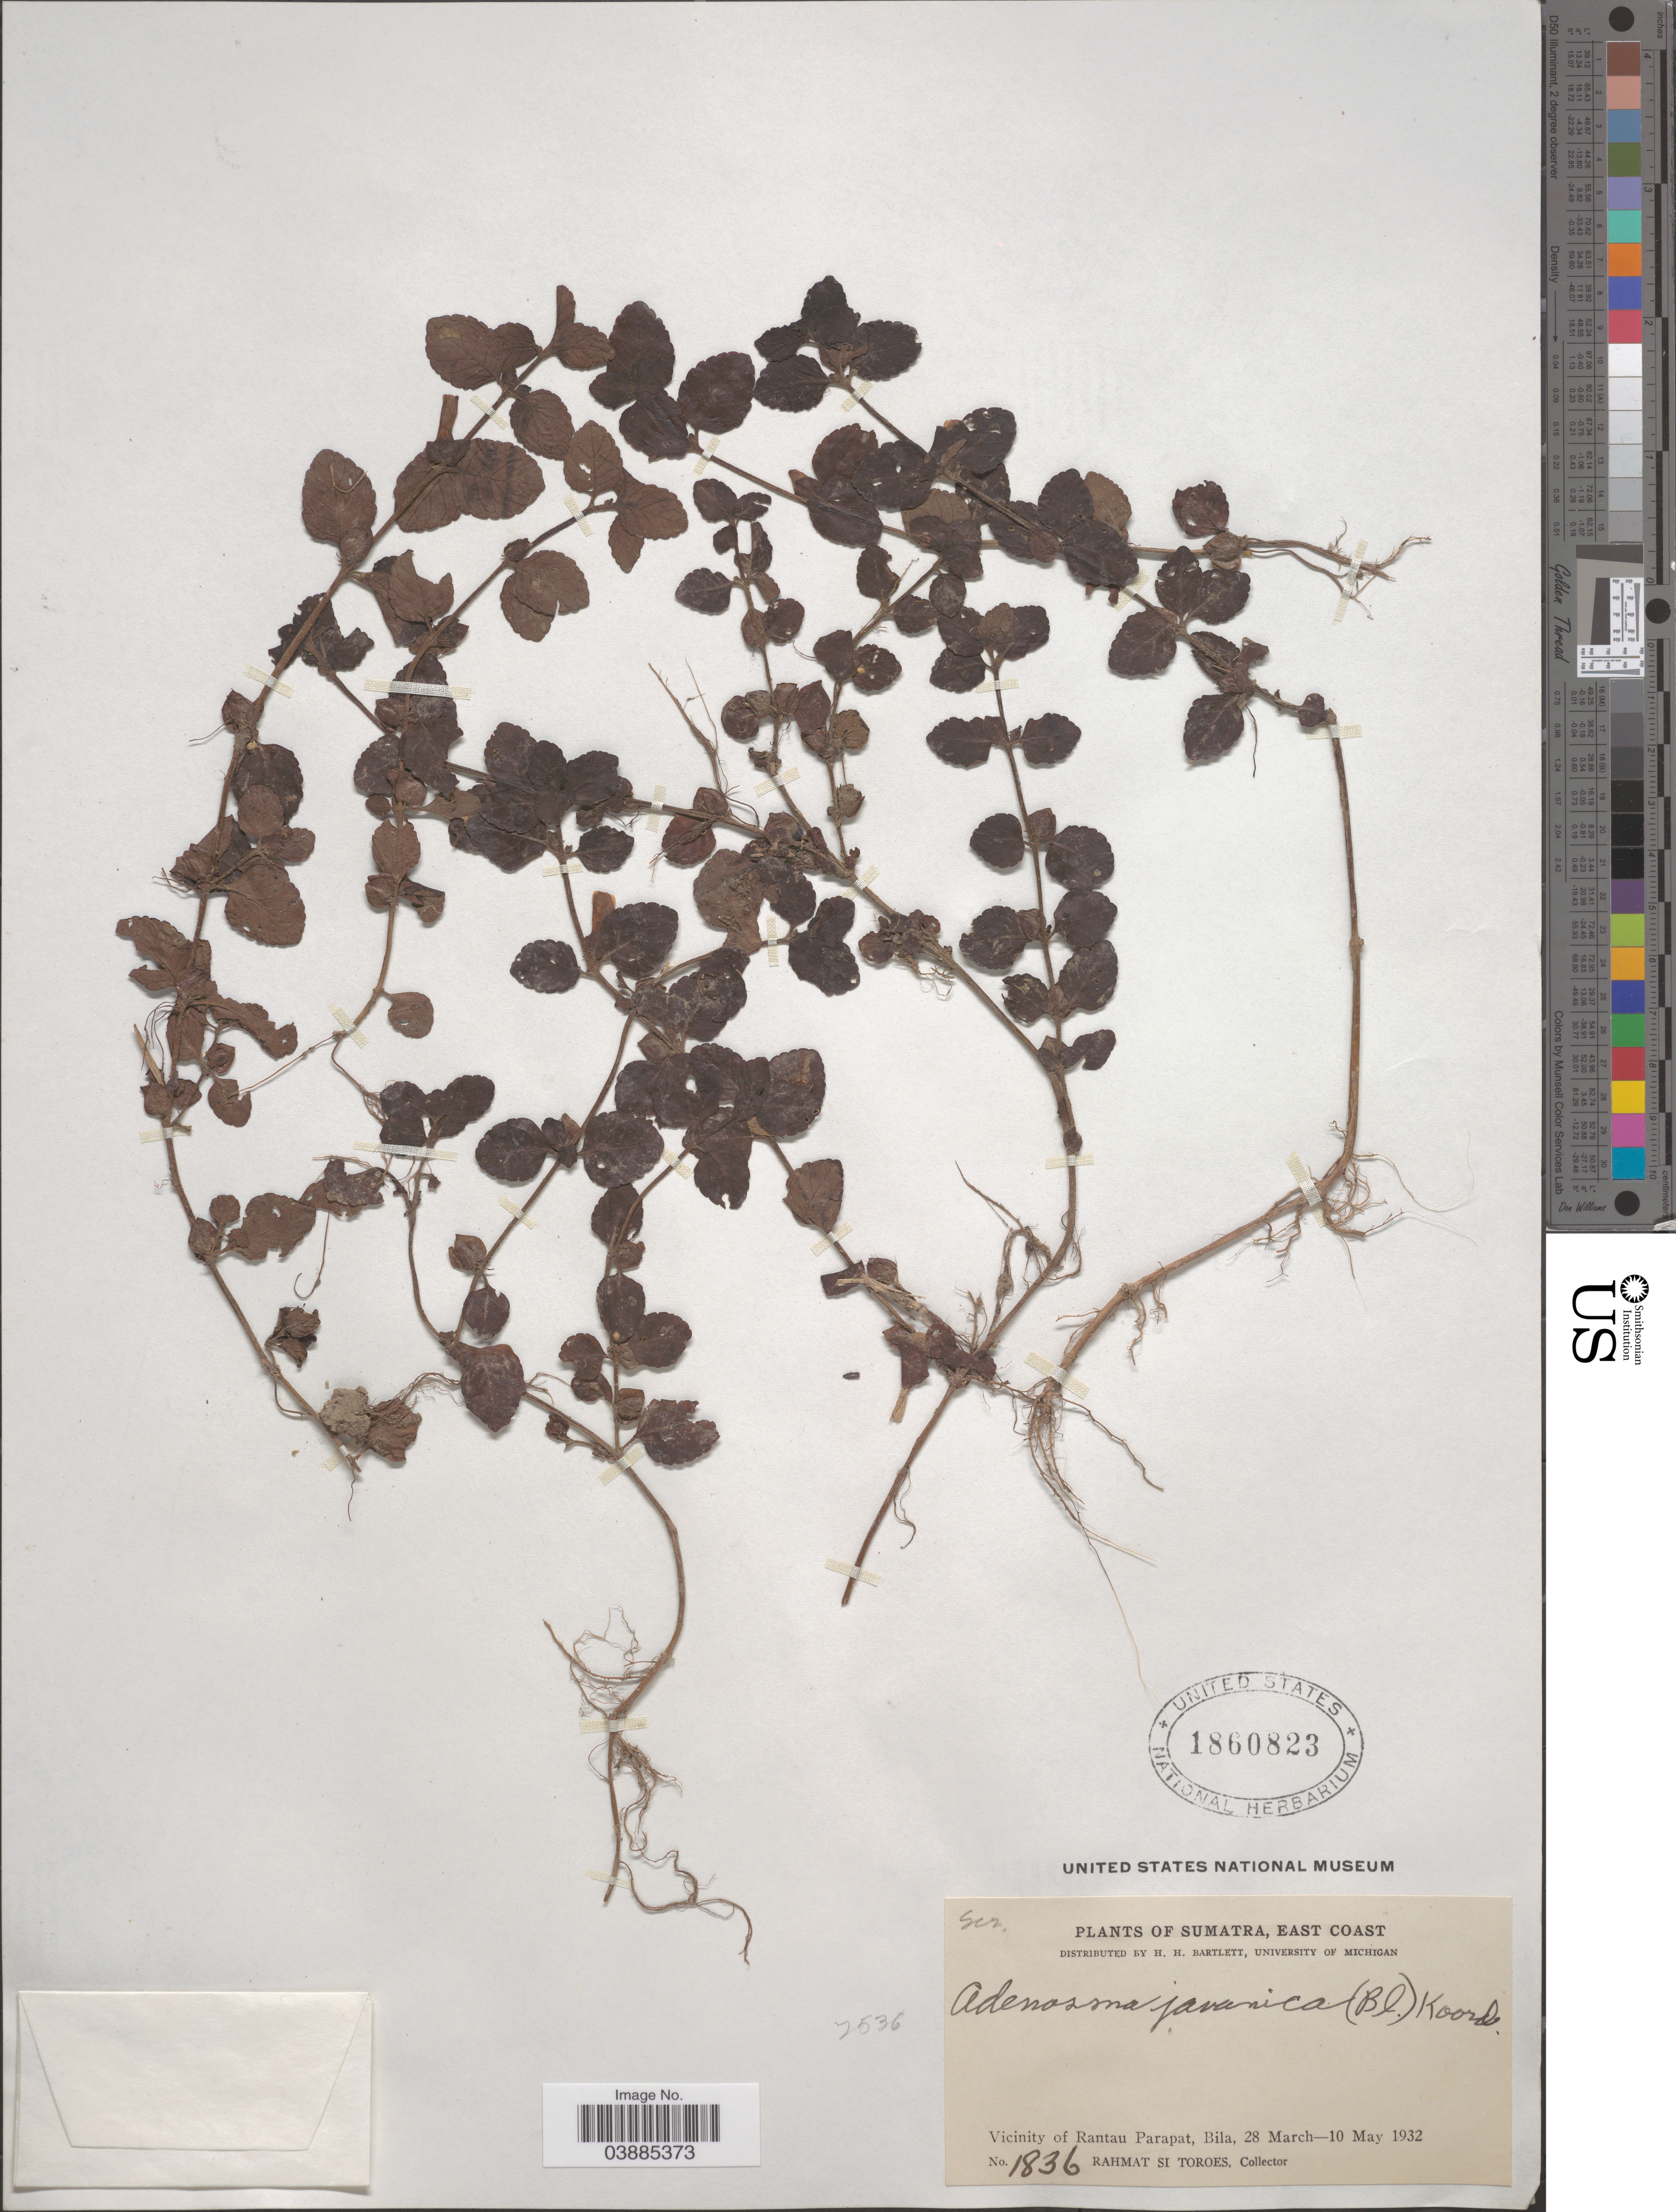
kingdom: Plantae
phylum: Tracheophyta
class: Magnoliopsida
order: Lamiales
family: Plantaginaceae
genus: Adenosma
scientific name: Adenosma javanicum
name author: (Blume) Koord.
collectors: Rahmat Si Boeea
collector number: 1836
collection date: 1932-03-28/1932-05-21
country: Indonesia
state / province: Sumatra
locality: East Coast. Vicinity of Rantau Parapat, Bila.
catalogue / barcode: US 1860823